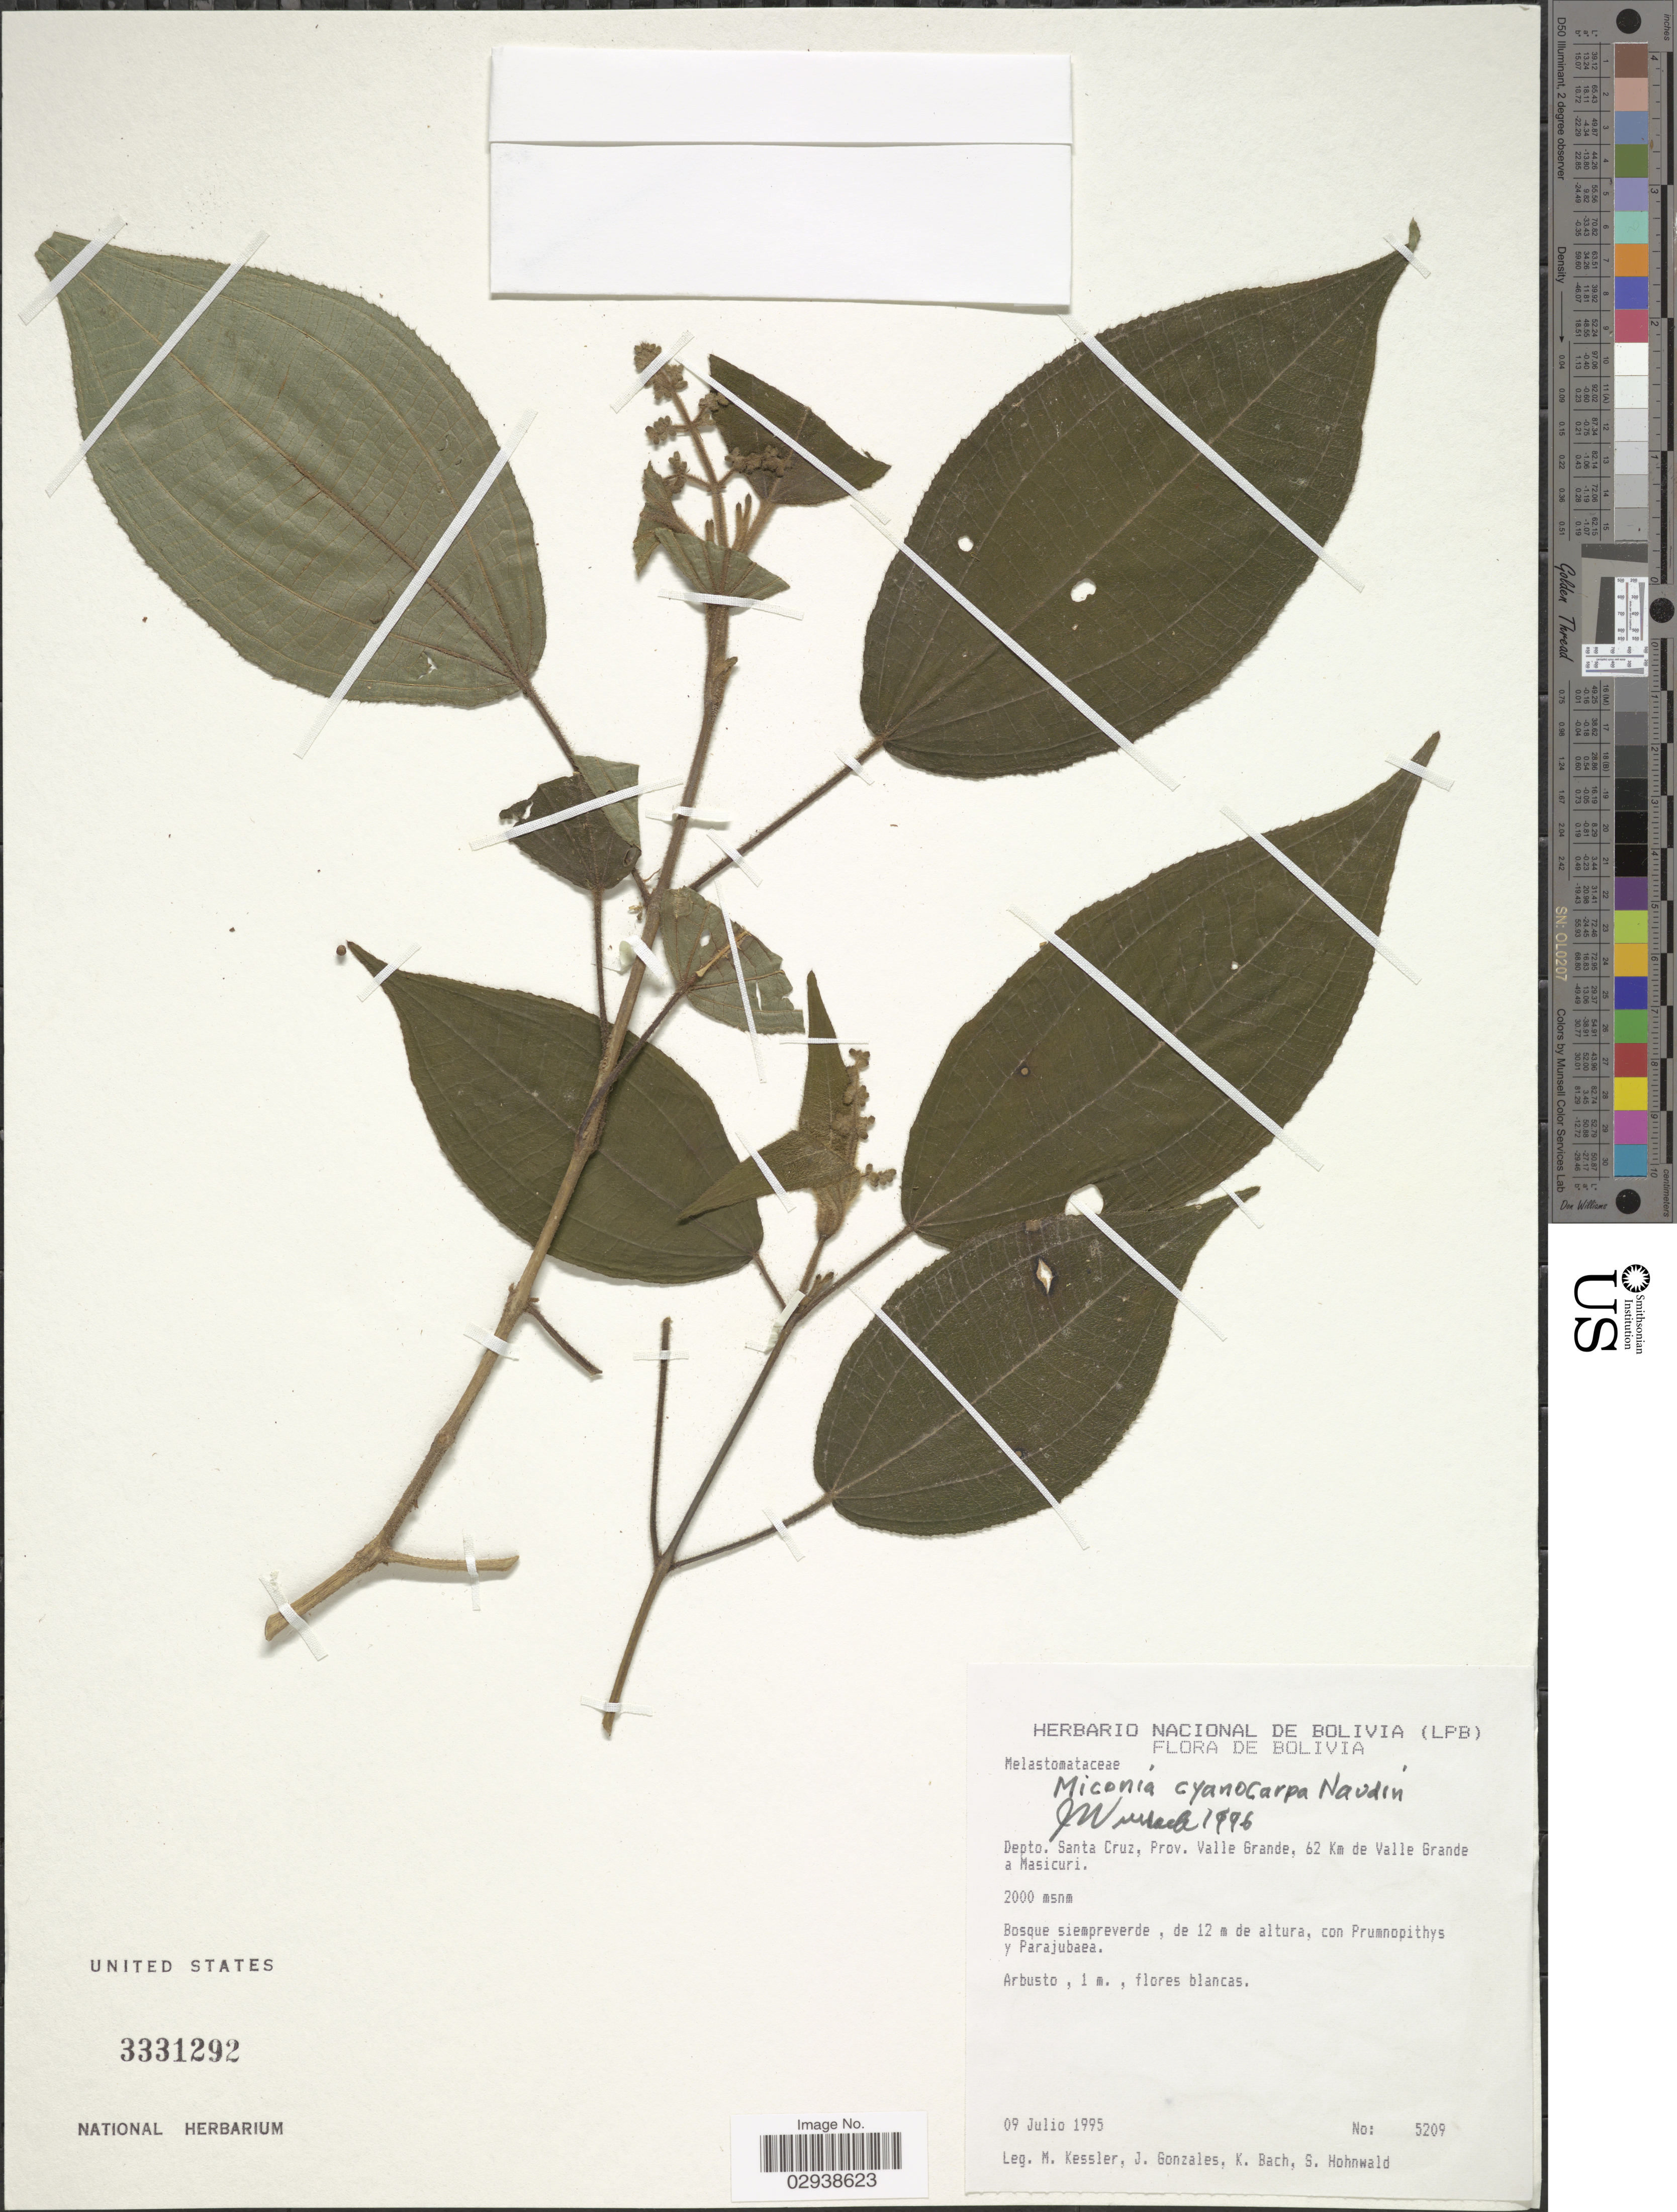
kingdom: Plantae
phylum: Tracheophyta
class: Magnoliopsida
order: Myrtales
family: Melastomataceae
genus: Miconia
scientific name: Miconia cyanocarpa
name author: Naudin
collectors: M. Kessler, J. Gonzales, K. Bach & S. Hohnwald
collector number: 5209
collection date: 1995-07-09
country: Bolivia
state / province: Santa Cruz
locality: Prov. Valle Grande, 62 Km de Valle Grande a Masicuri.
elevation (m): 2000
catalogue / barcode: US 3331292